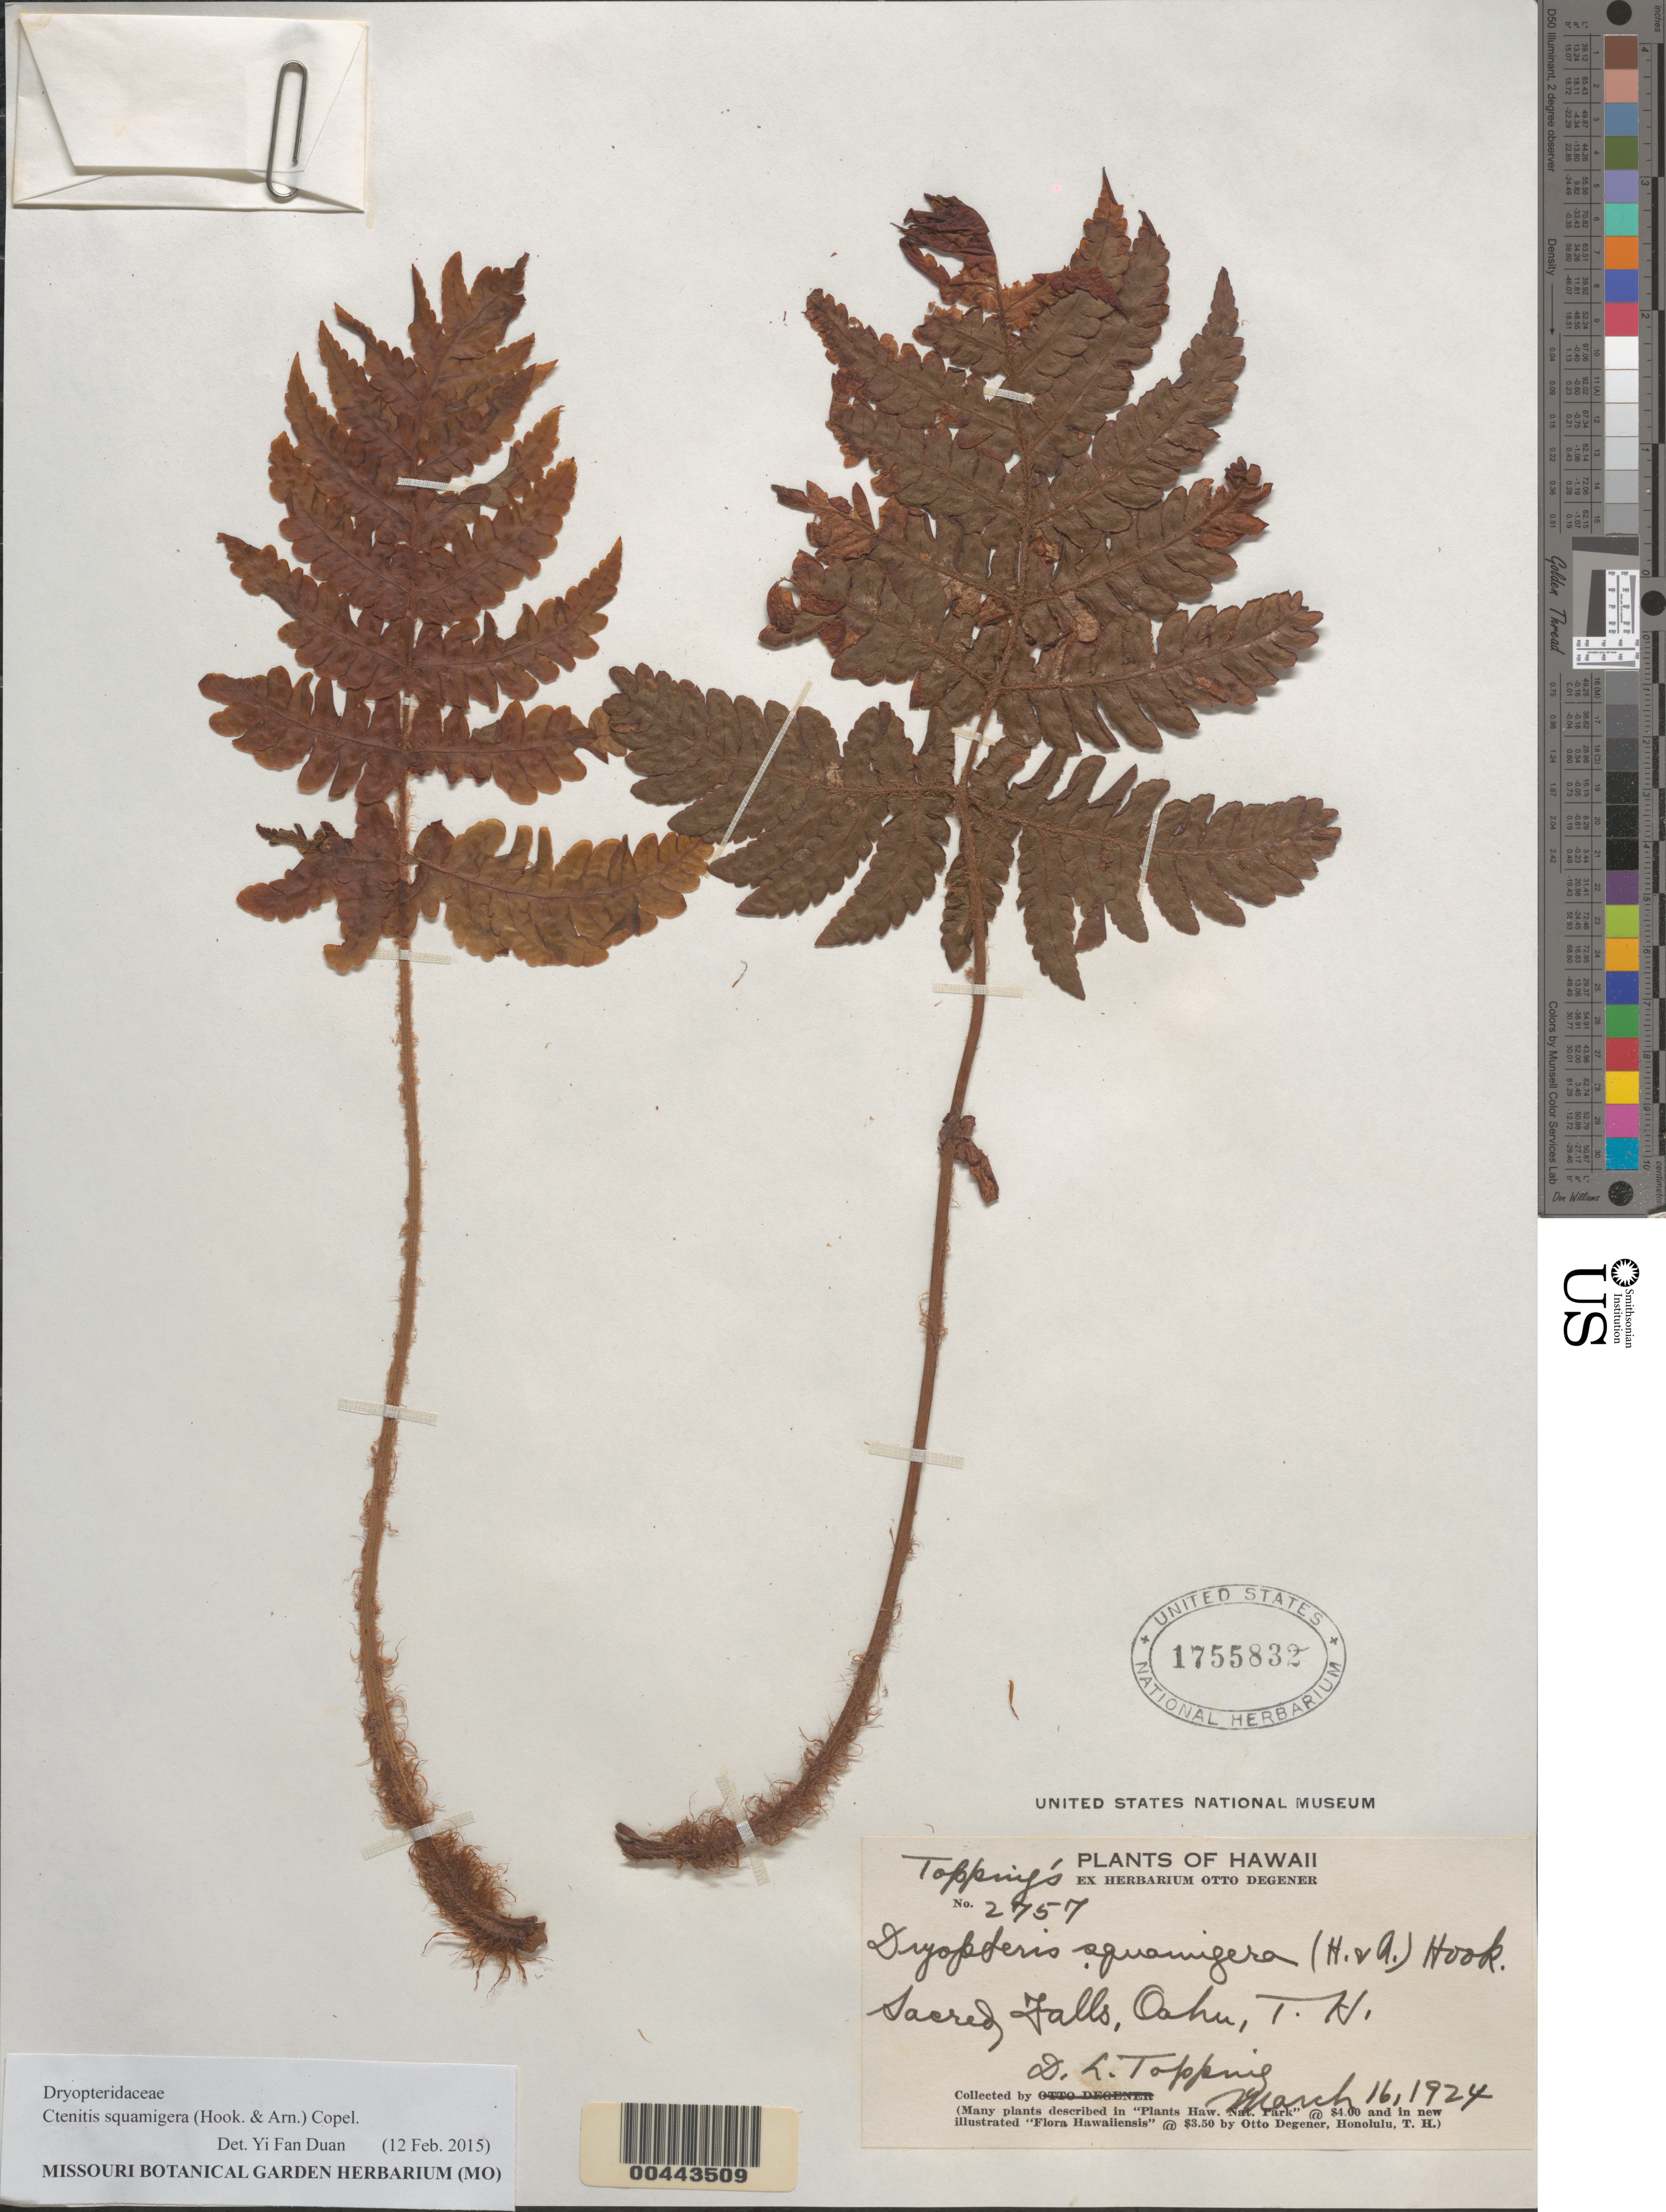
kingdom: Plantae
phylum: Tracheophyta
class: Polypodiopsida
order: Polypodiales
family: Dryopteridaceae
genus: Ctenitis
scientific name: Ctenitis squamigera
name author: (Hook. & Arn.) Copel.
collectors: D. L. Topping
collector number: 2757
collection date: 1924-03-16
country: United States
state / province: Hawaii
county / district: Honolulu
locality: Sacred Falls, Oahu.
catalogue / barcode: US 1755832